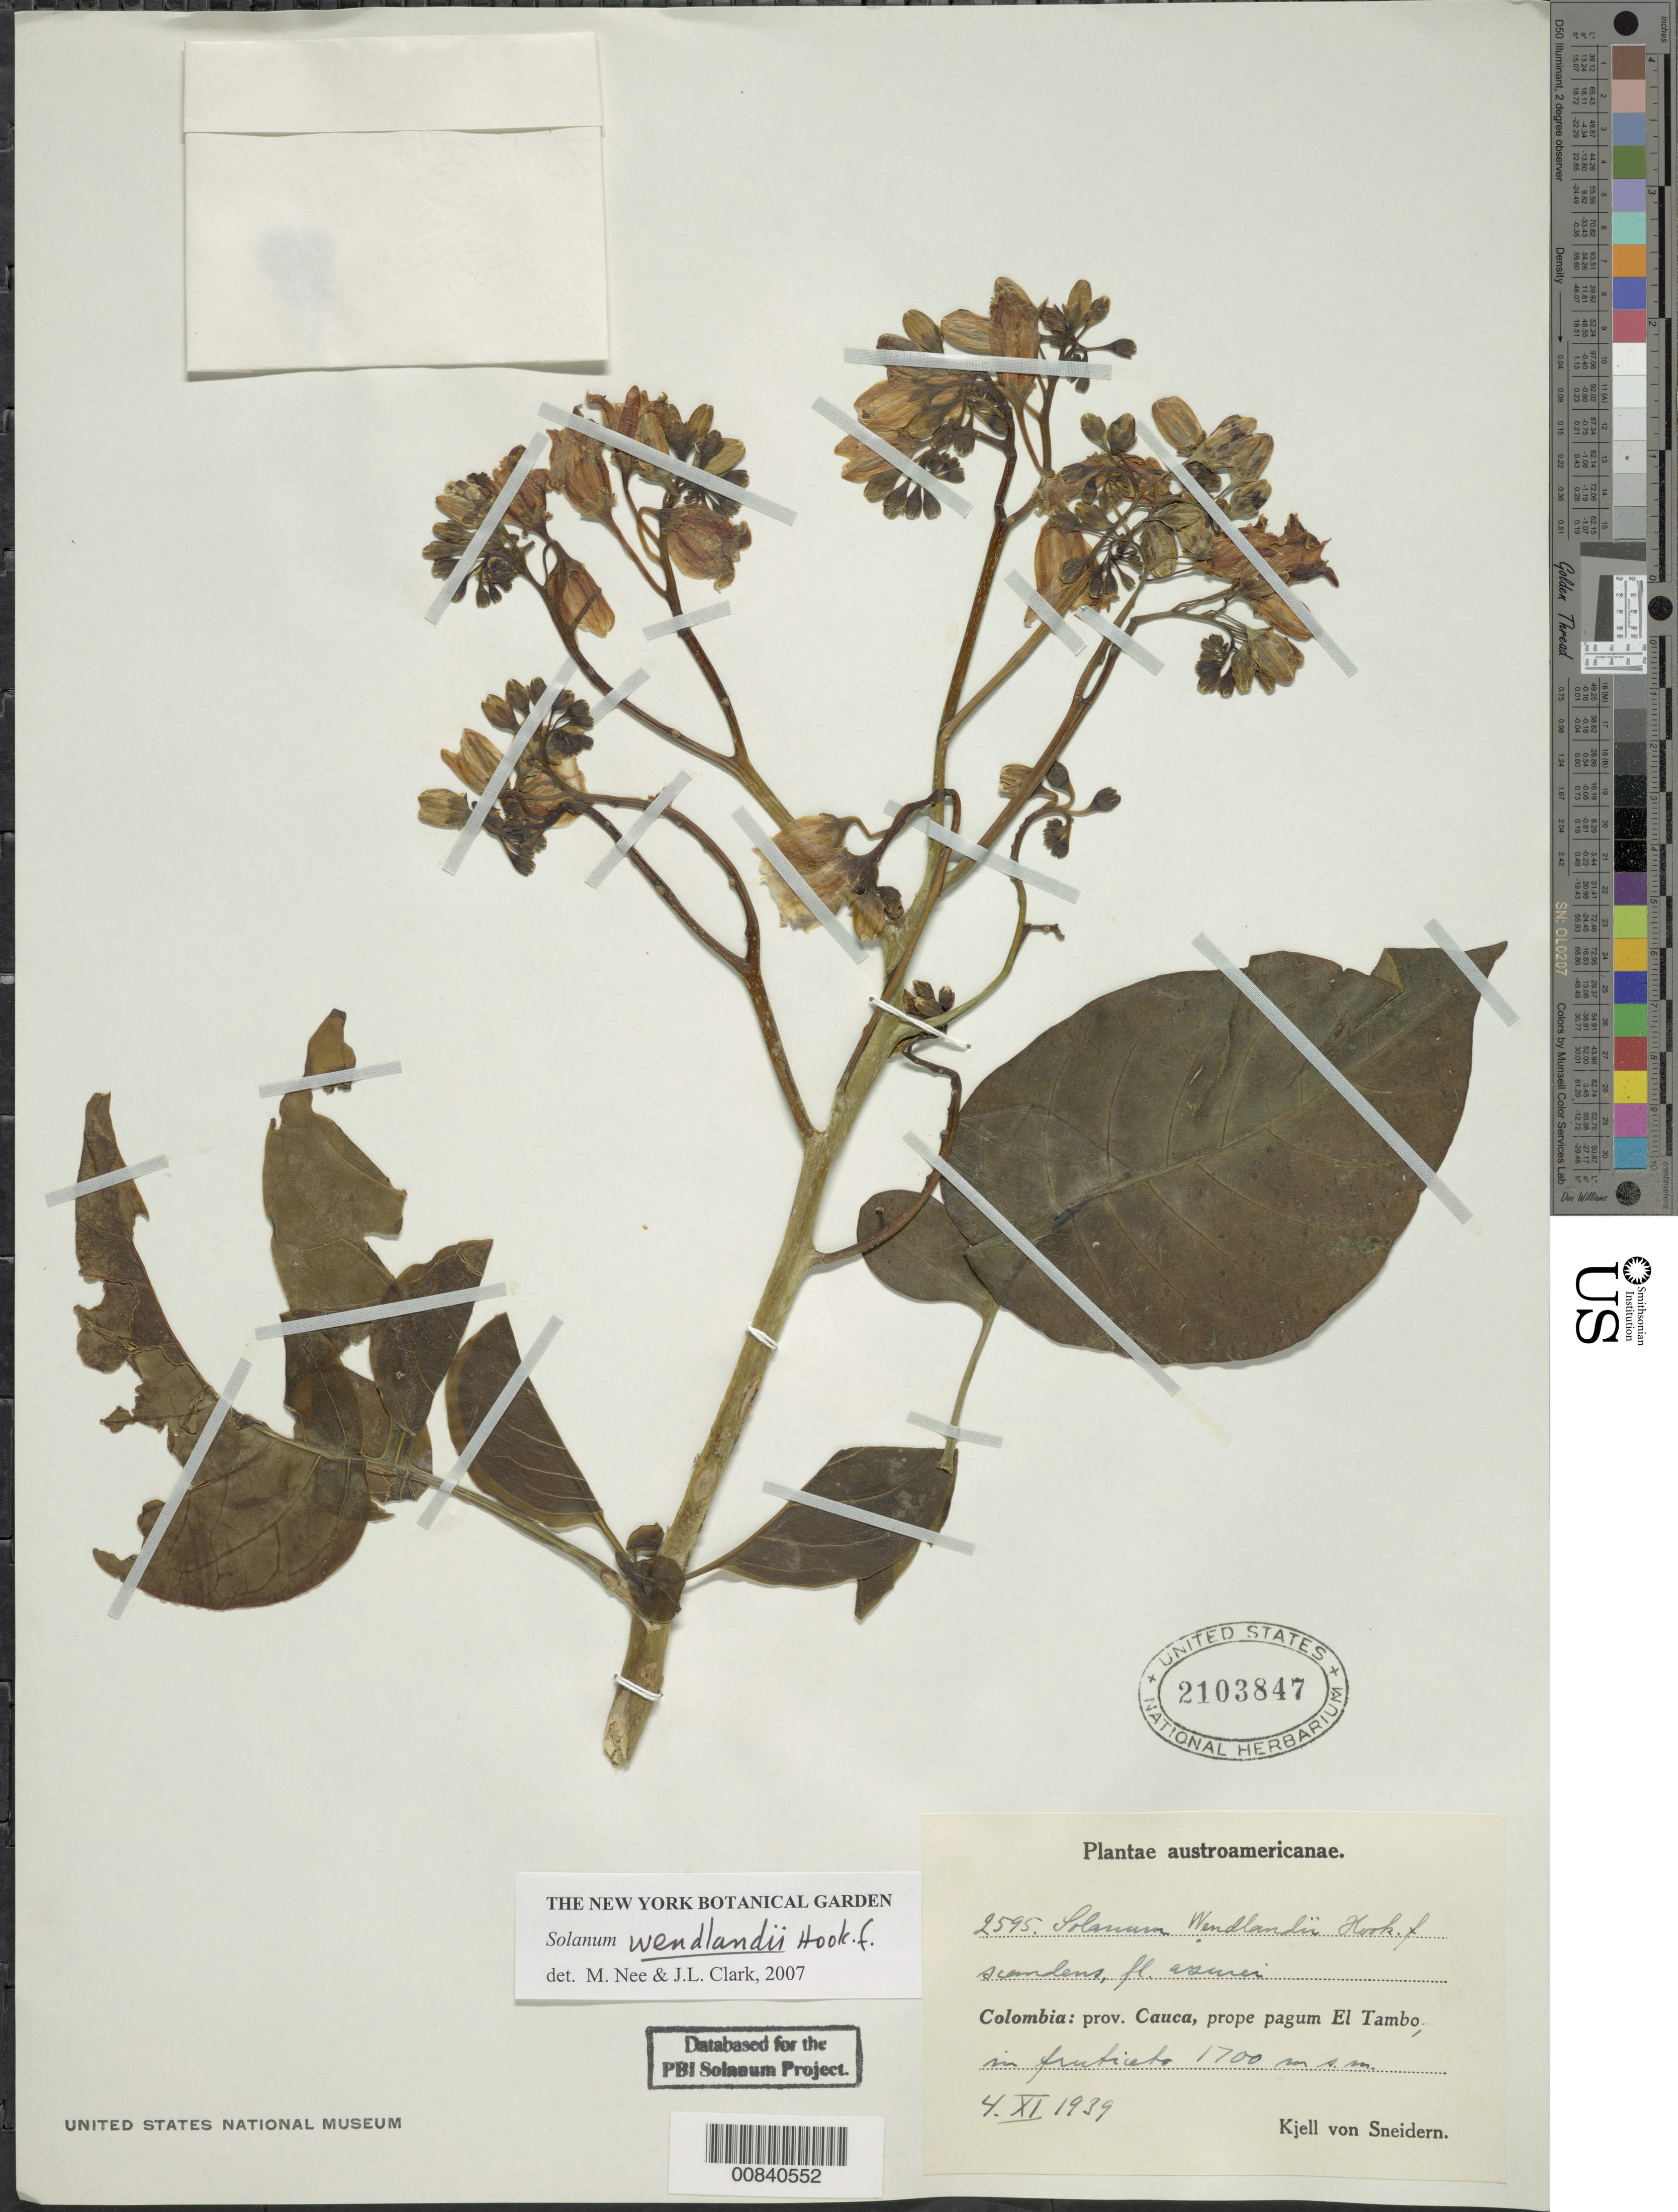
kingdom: Plantae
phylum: Tracheophyta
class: Magnoliopsida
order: Solanales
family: Solanaceae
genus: Solanum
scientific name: Solanum wendlandii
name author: Hook. f.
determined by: Clark, J. L., (SEL), The Marie Selby Botanical Garden (UNITED STATES)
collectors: K. von Sneidern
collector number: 2595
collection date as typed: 4 Nov 1939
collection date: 1939-11-04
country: Colombia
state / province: Cauca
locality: prope pagum El Tambo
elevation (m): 1700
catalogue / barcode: US 2103847